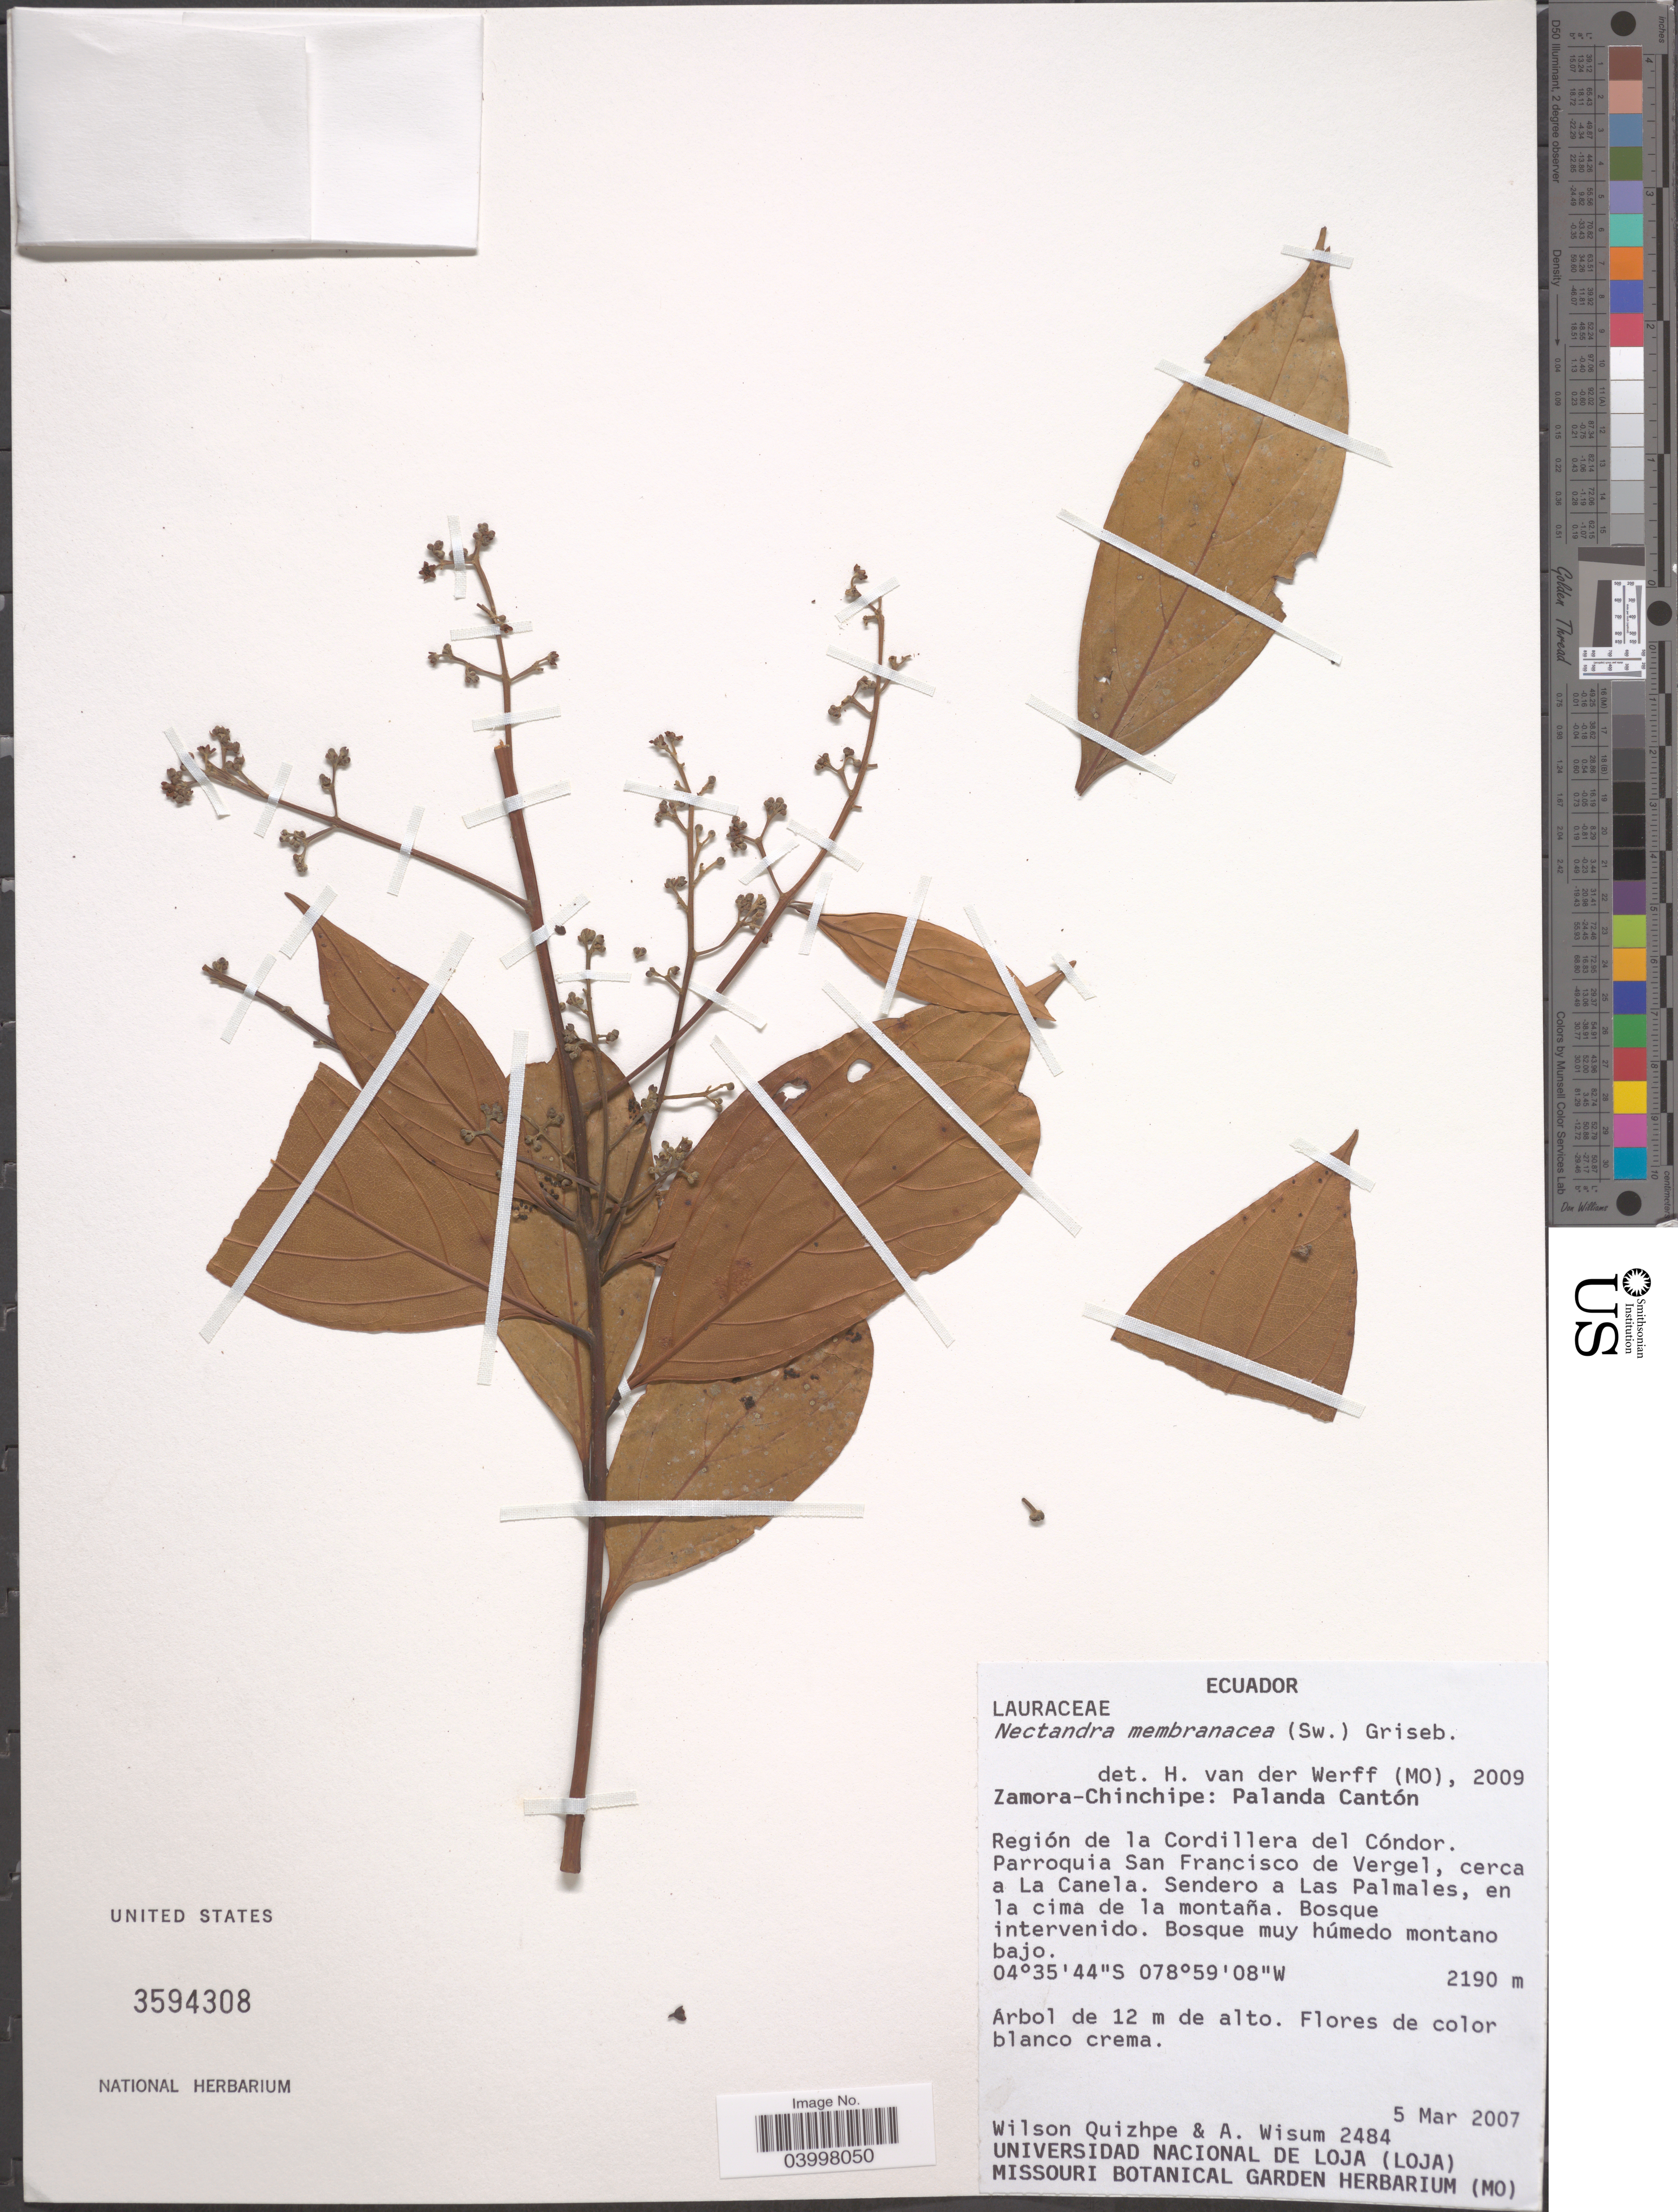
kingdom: Plantae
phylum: Tracheophyta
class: Magnoliopsida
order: Laurales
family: Lauraceae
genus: Nectandra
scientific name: Nectandra membranacea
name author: (Sw.) Griseb.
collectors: W. Quizhpe & A. Wisum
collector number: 2484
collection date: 2007-03-05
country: Ecuador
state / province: Zamora-Chinchipe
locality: Palanda Cantón. Región de la Cordillera del Cóndor. Parroquia San Francisco de Vergel, cerca a La Canela. Sendero a Las Palmales, en la cima de la montaña. Bosque intervenido. bosque muy húmedo montano bajo.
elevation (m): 2190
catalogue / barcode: US 3594308